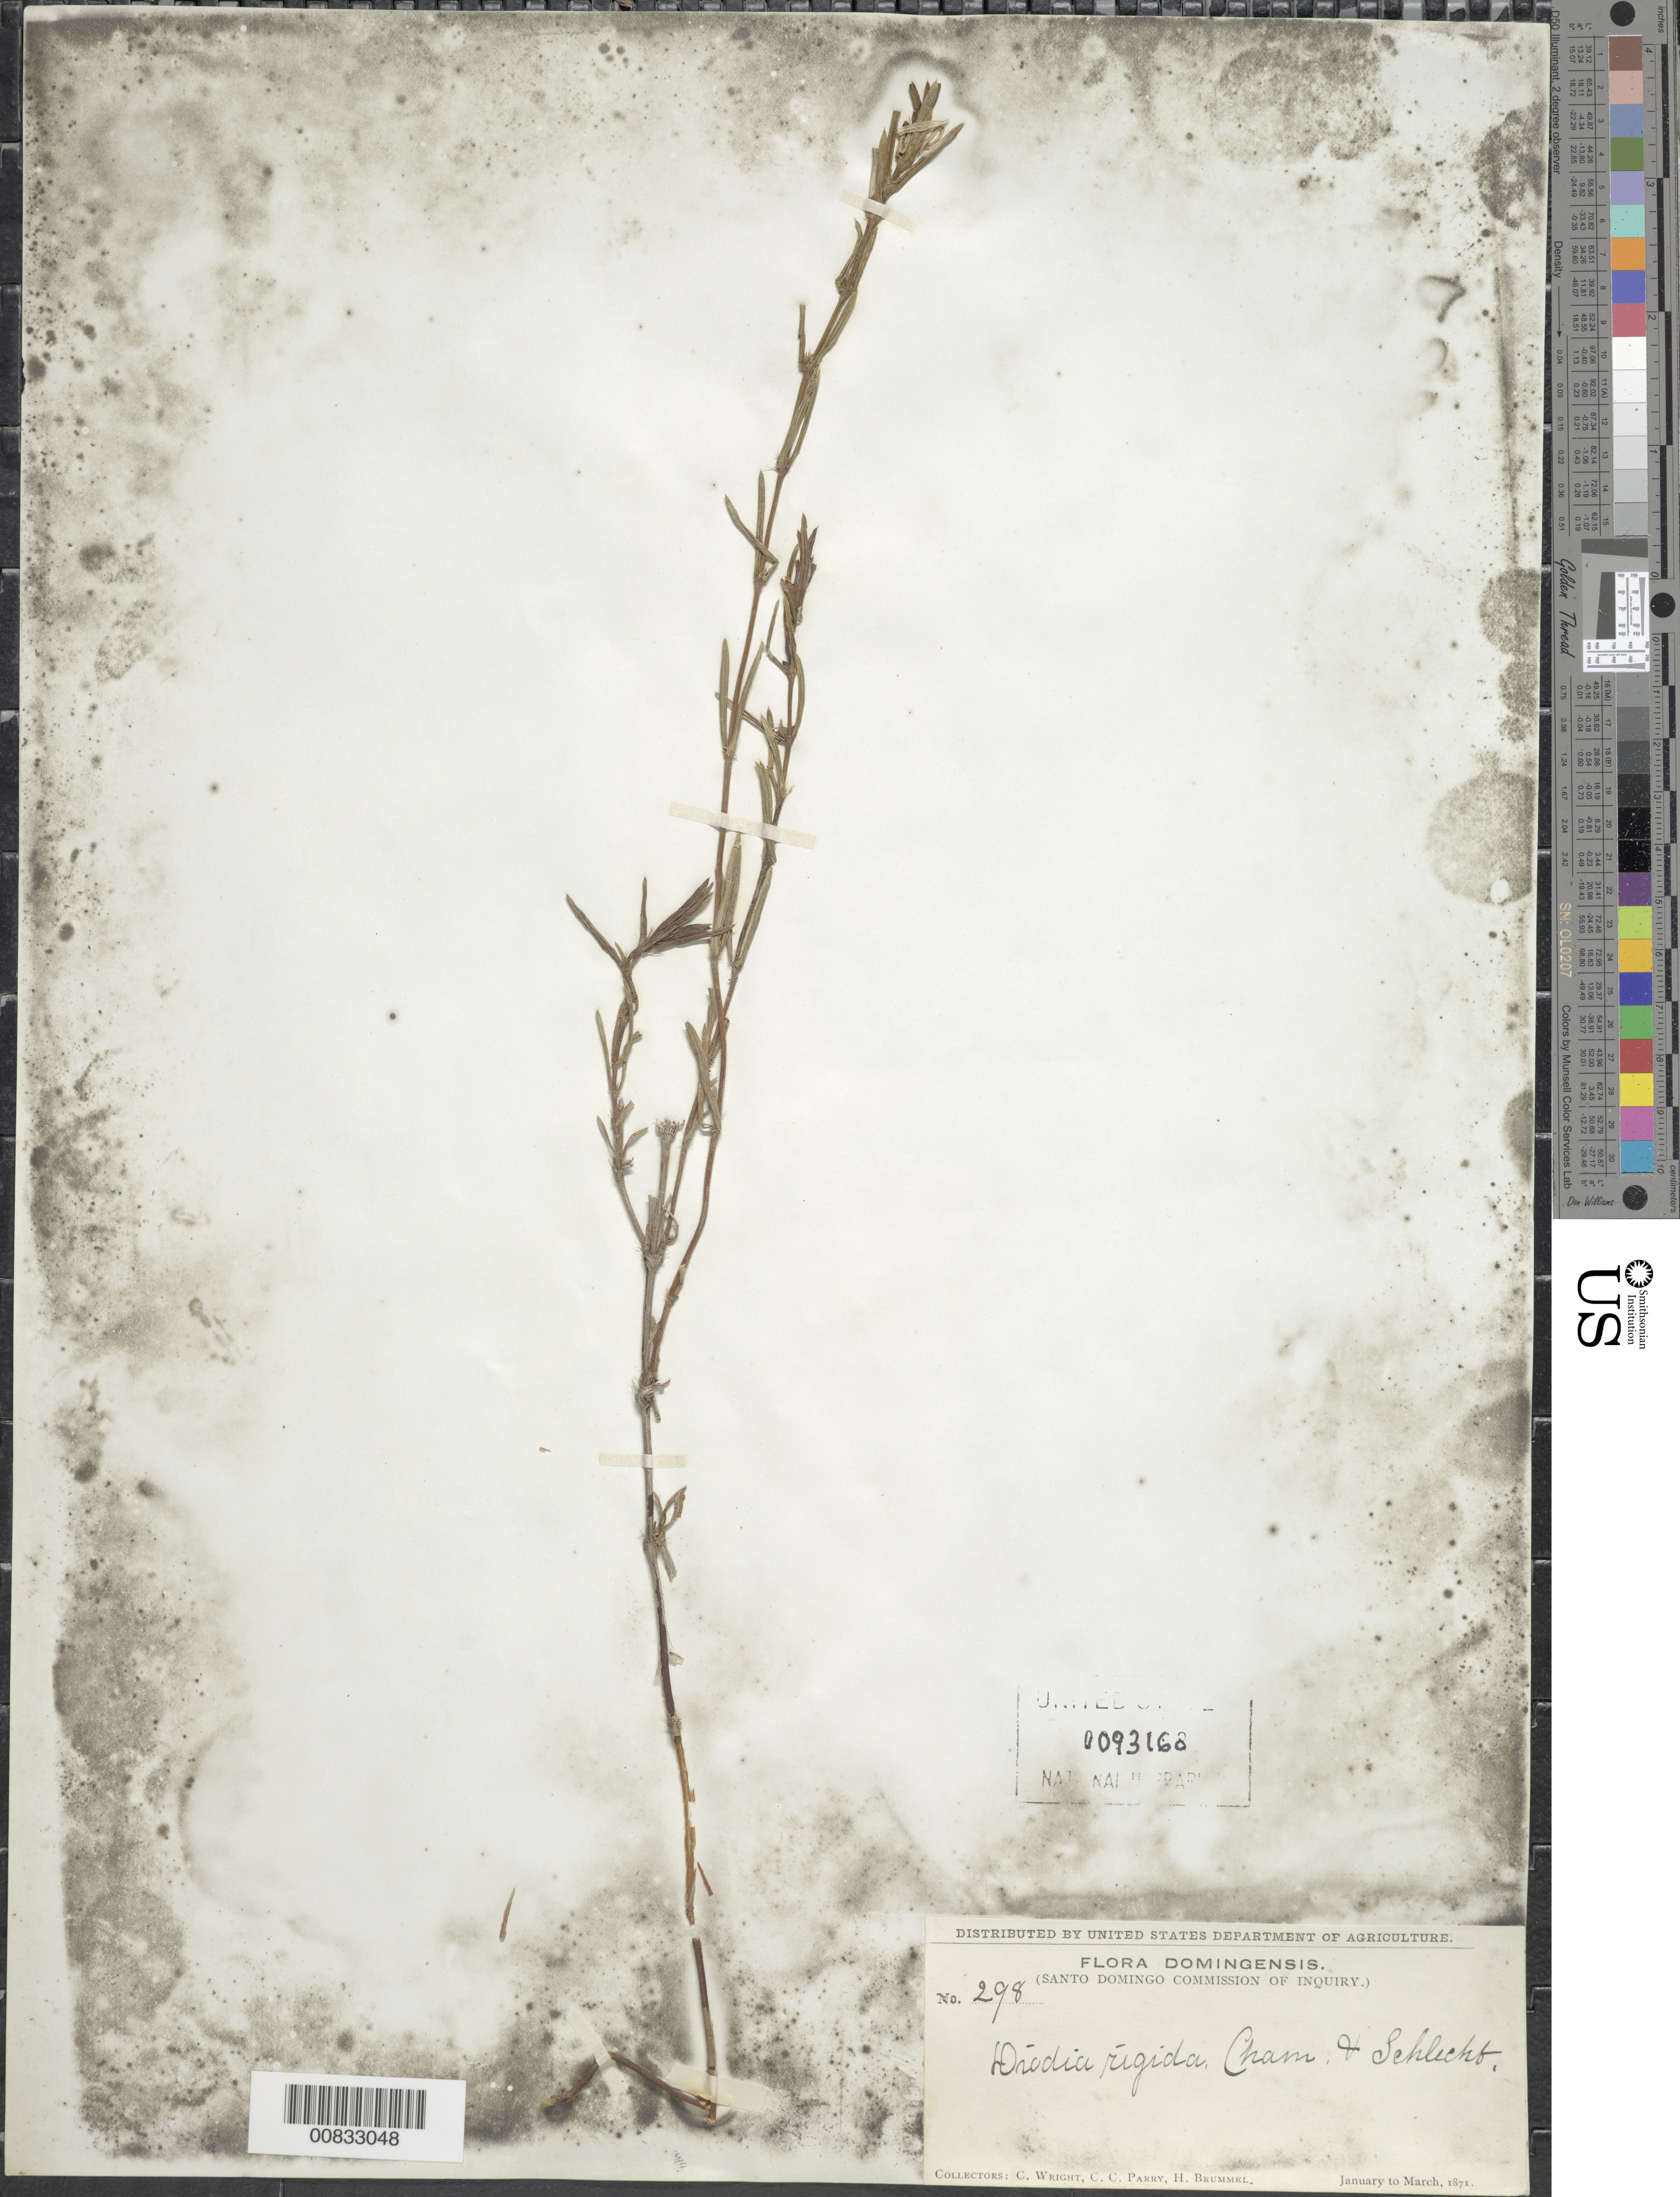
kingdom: Plantae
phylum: Tracheophyta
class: Magnoliopsida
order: Gentianales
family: Rubiaceae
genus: Diodella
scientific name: Diodella apiculata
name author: (Willd. ex Roem. & Schult.) Delprete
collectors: C. Wright, C. C. Parry & H. Brummel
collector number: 298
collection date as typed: Jan 1871 to -- Mar 1871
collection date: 1871-01/1871-03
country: Dominican Republic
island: Hispaniola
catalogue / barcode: US 93168